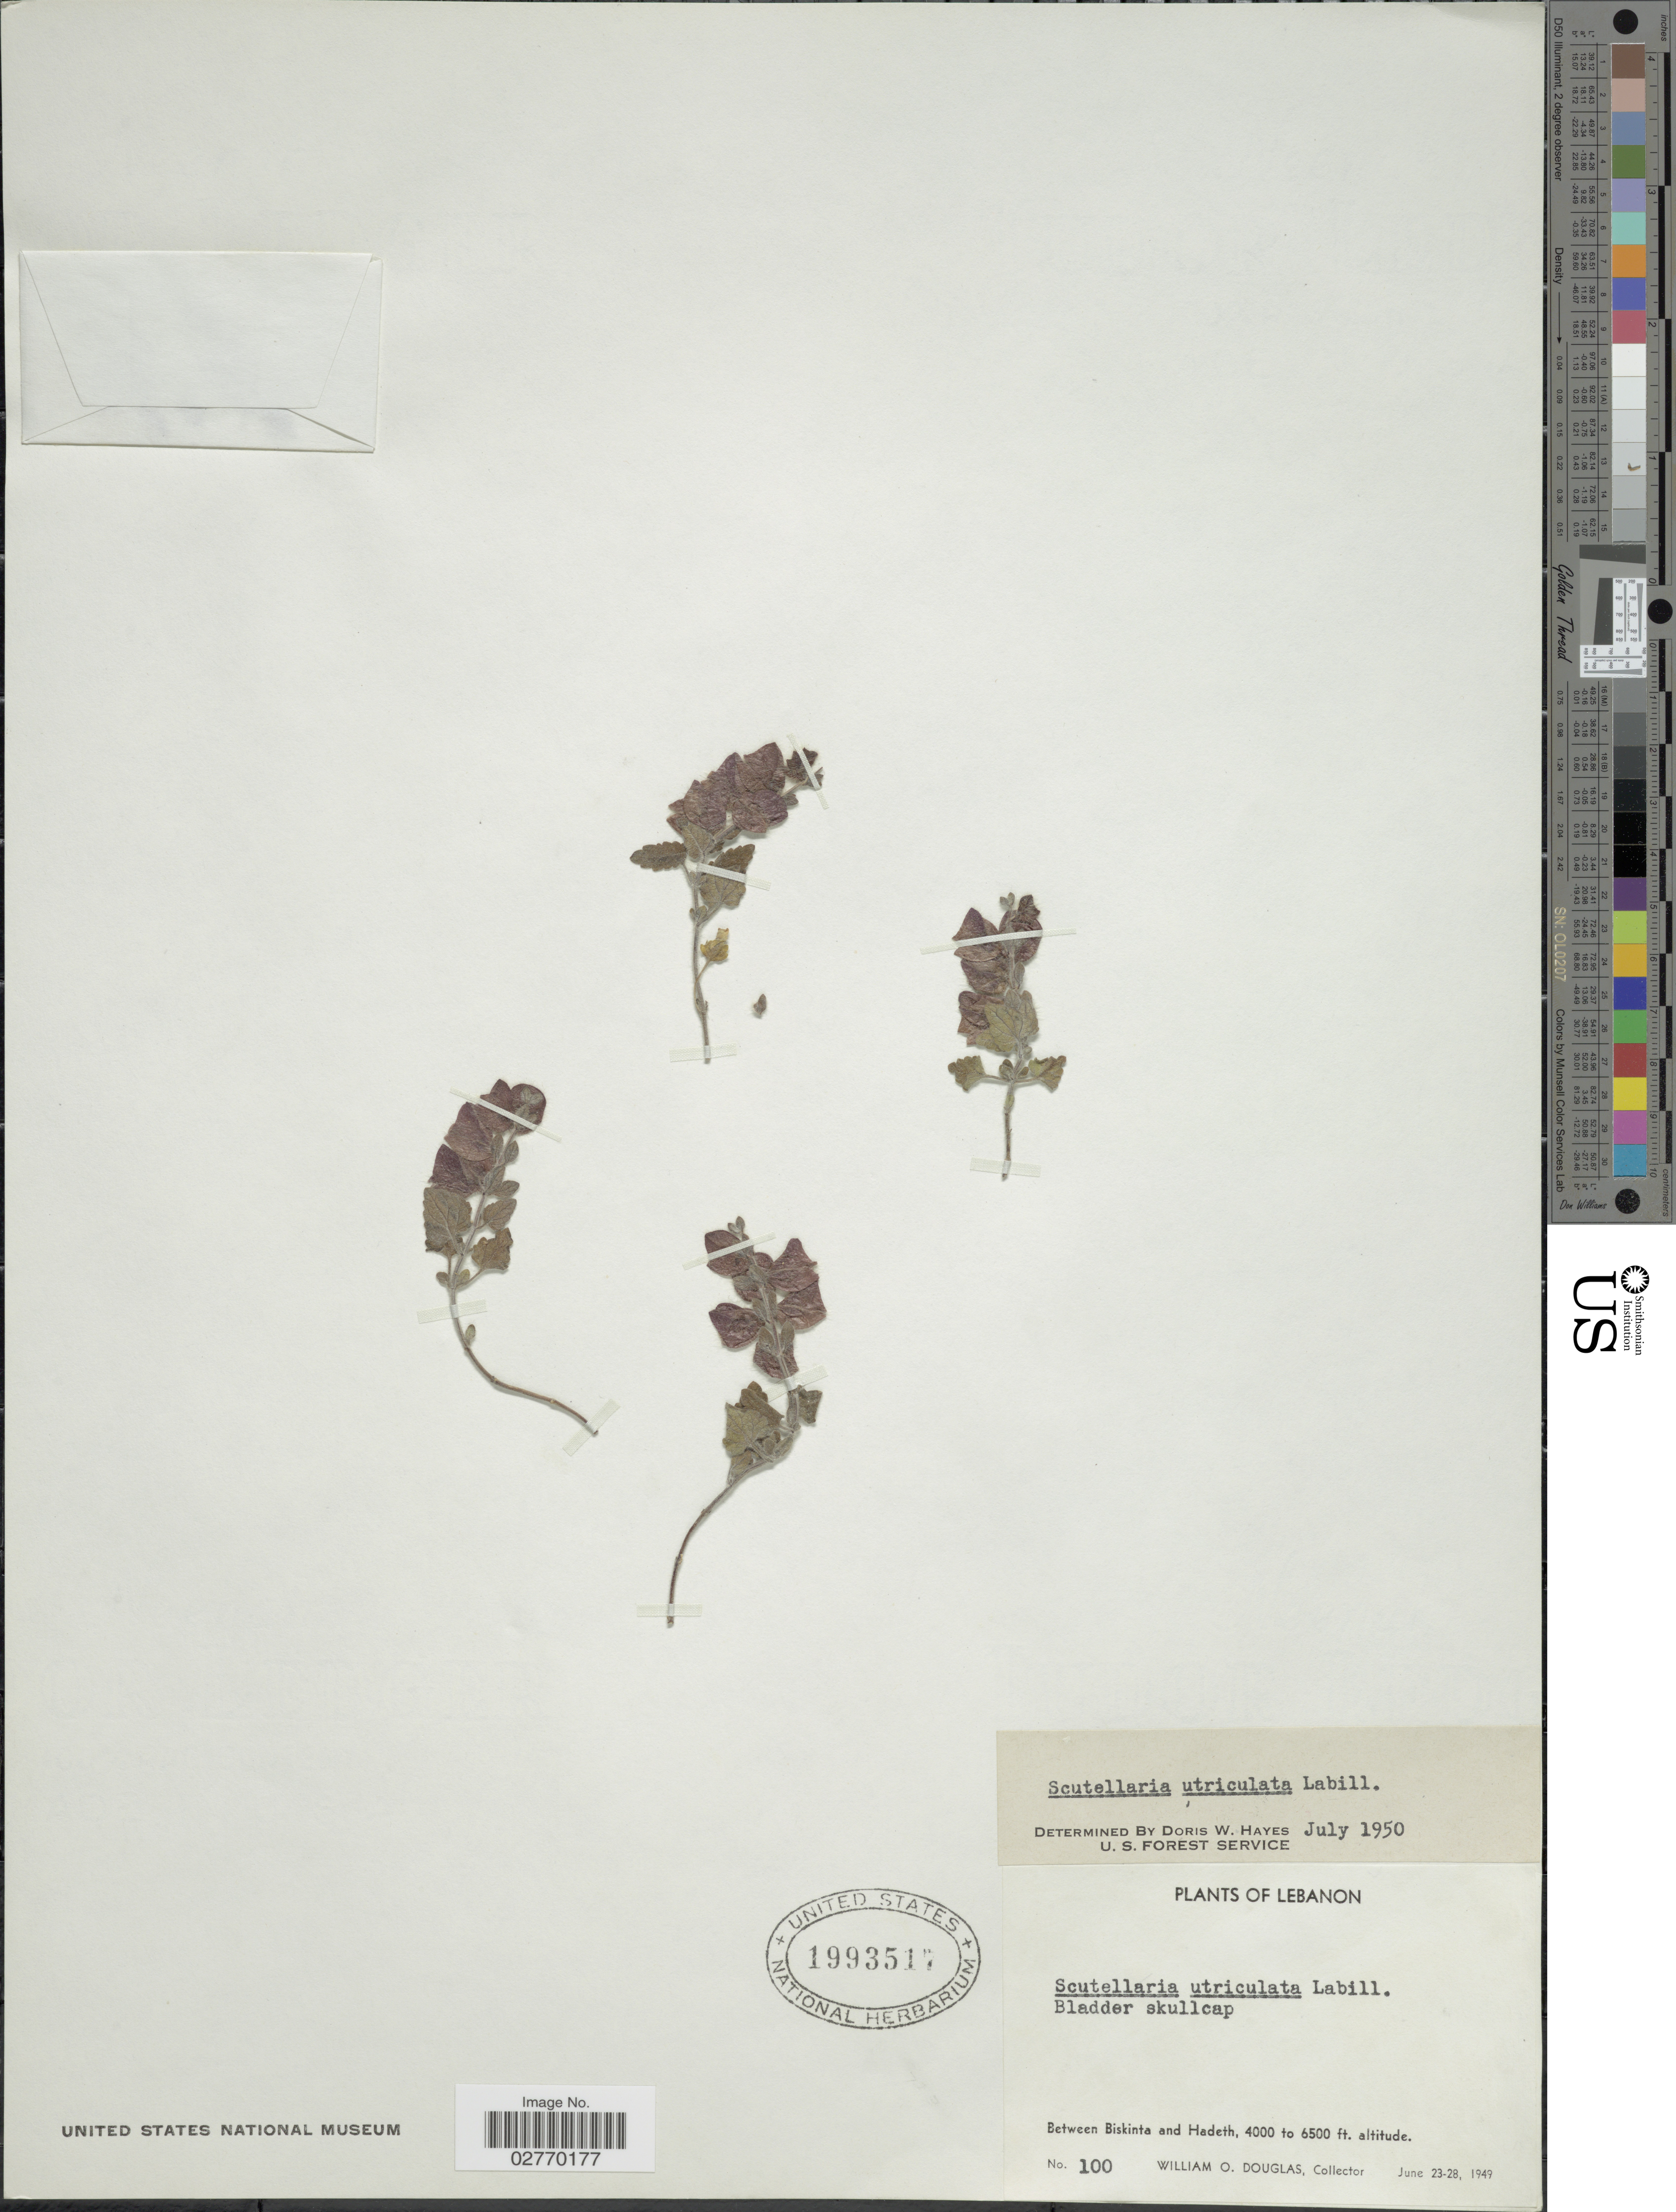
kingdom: Plantae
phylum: Tracheophyta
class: Magnoliopsida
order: Lamiales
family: Lamiaceae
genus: Scutellaria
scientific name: Scutellaria utriculata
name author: Labill.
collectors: W. Douglas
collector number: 100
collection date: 1949-06-23/1949-06-28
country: Lebanon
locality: Between Biskinta and Hadeth.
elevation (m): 1219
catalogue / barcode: US 1993517